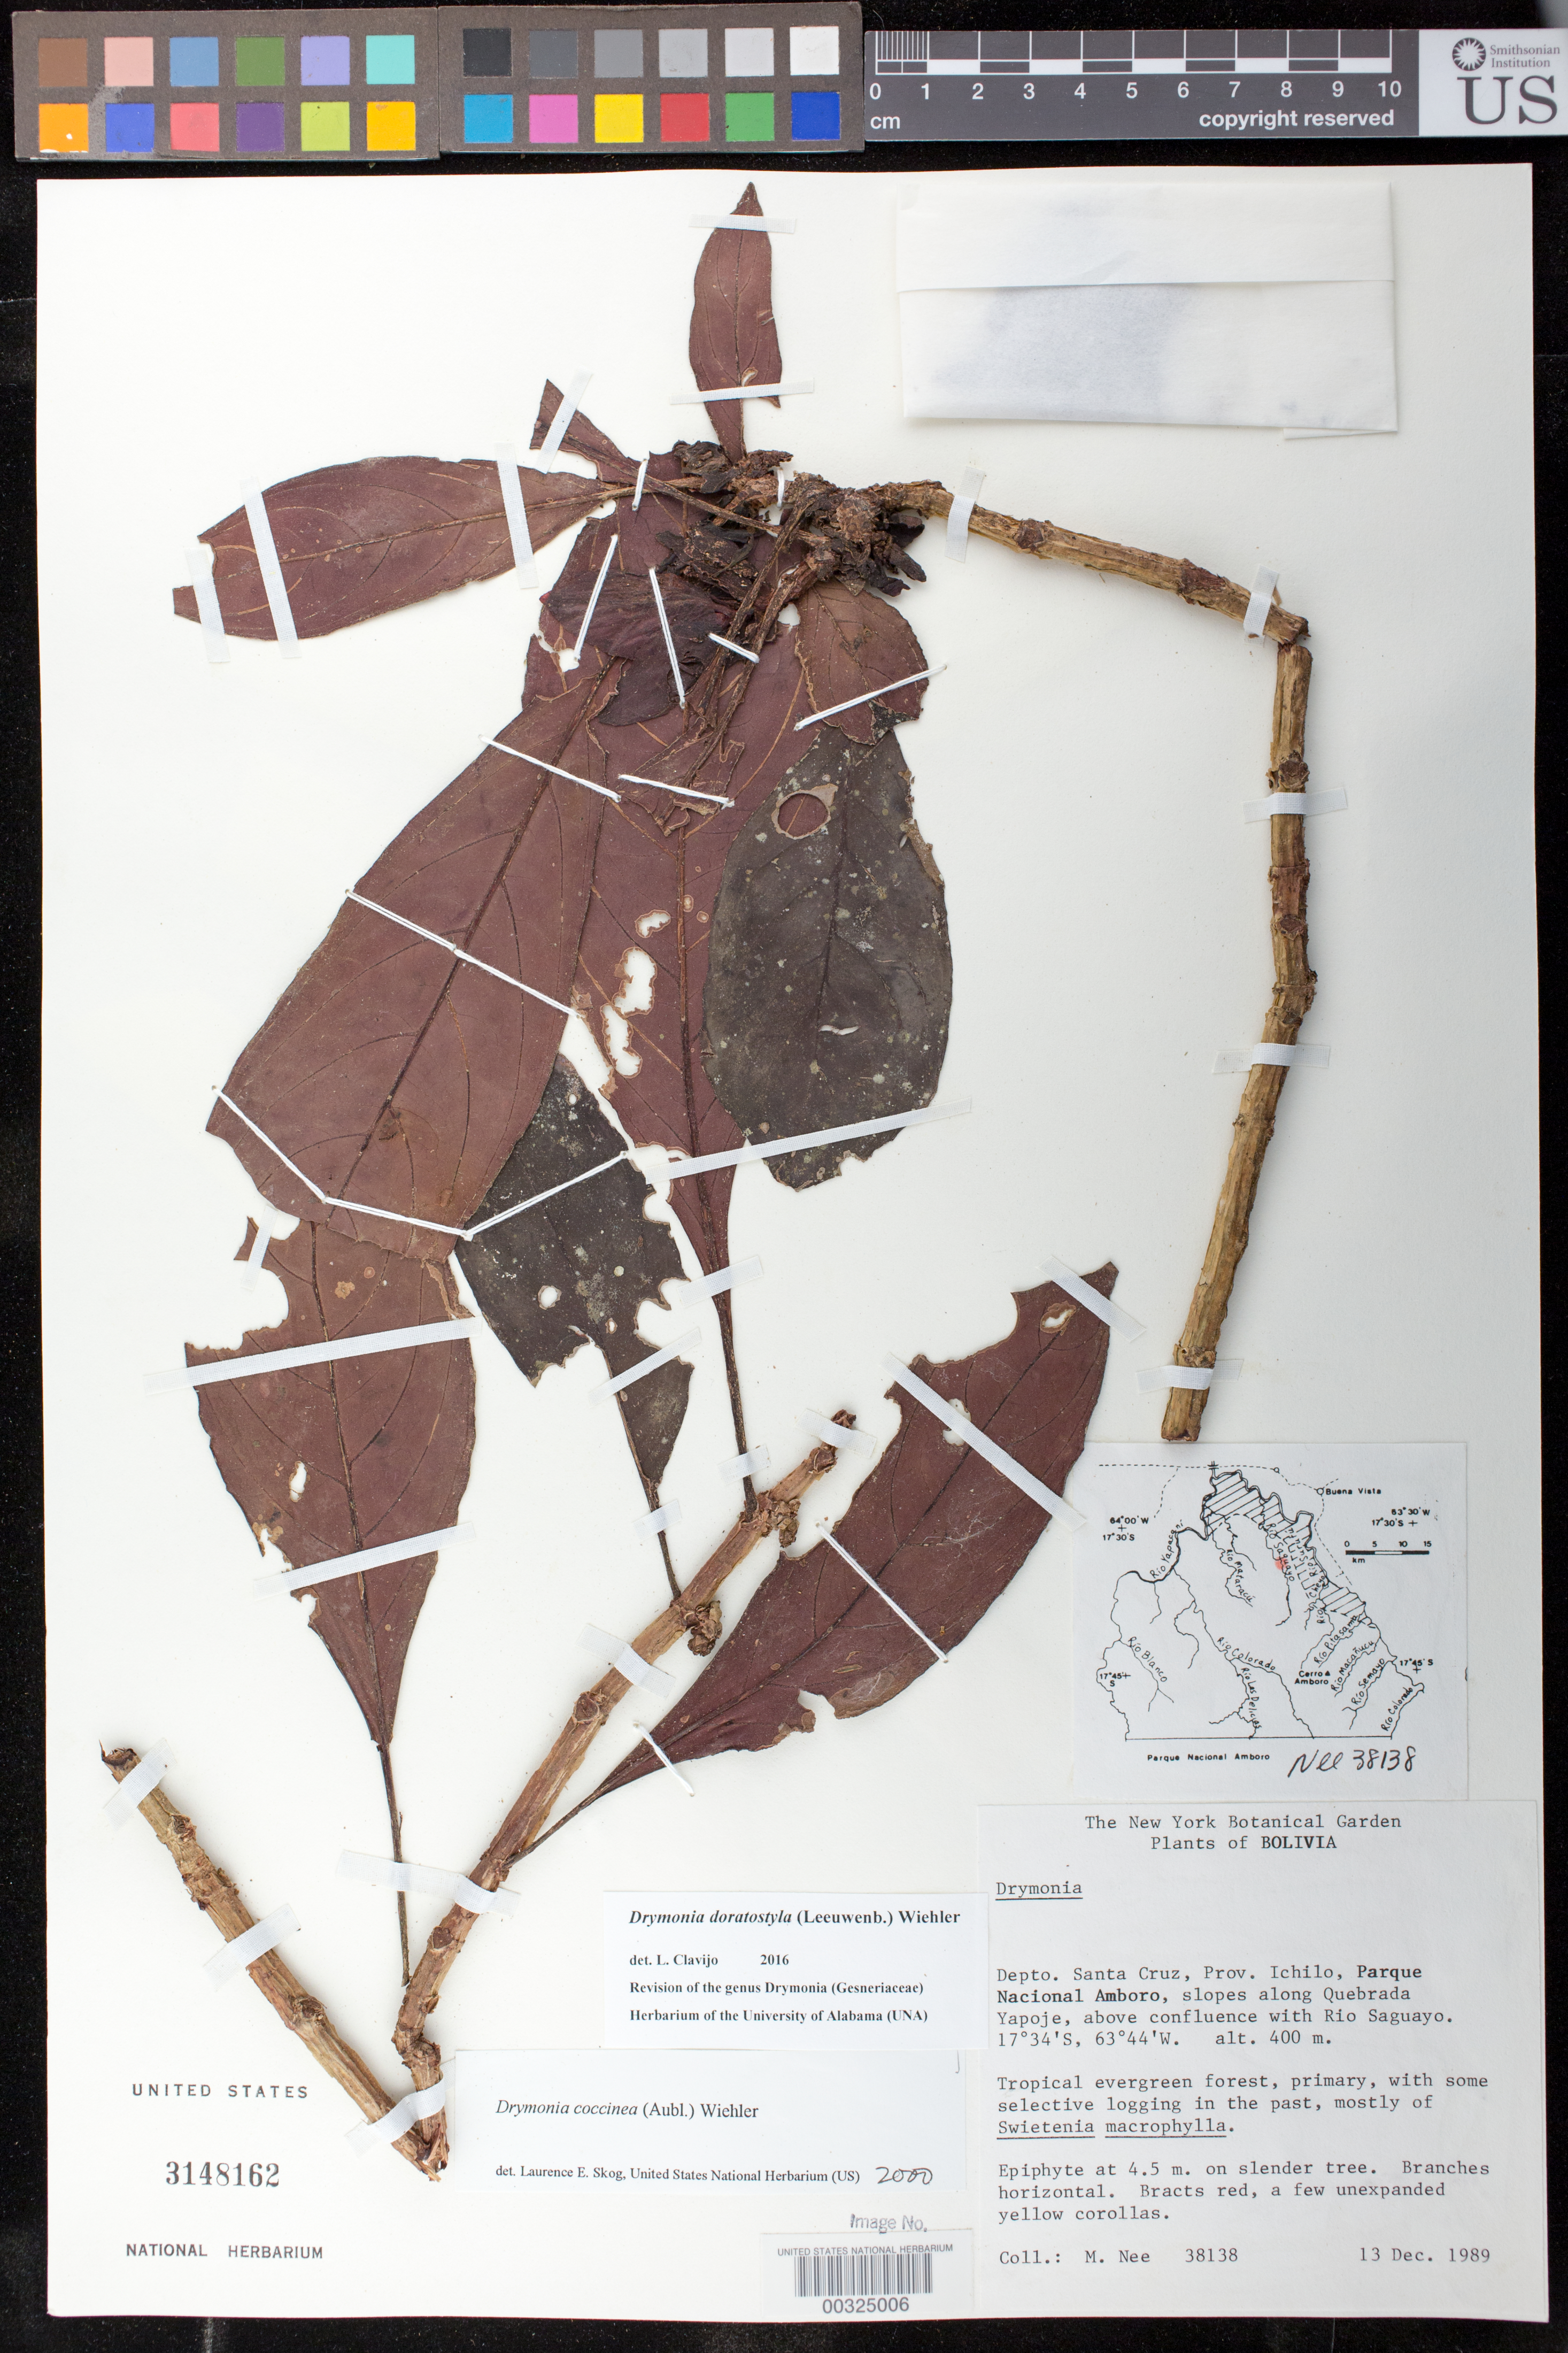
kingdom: Plantae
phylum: Tracheophyta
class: Magnoliopsida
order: Lamiales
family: Gesneriaceae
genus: Drymonia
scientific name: Drymonia doratostyla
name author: (Leeuwenb.) Wiehler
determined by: Clavijo, L.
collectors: M. Nee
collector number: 38138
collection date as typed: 13 Dec 1989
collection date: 1989-12-13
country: Bolivia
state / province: Santa Cruz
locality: Prov. Ichilo, Parque Nacional Amboro, slopes along Quebrada Yapoje, above confluence with Rio Saguayo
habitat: Tropical evergreen forest, primary, with some selective logging in the past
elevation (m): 400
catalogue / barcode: US 3148162